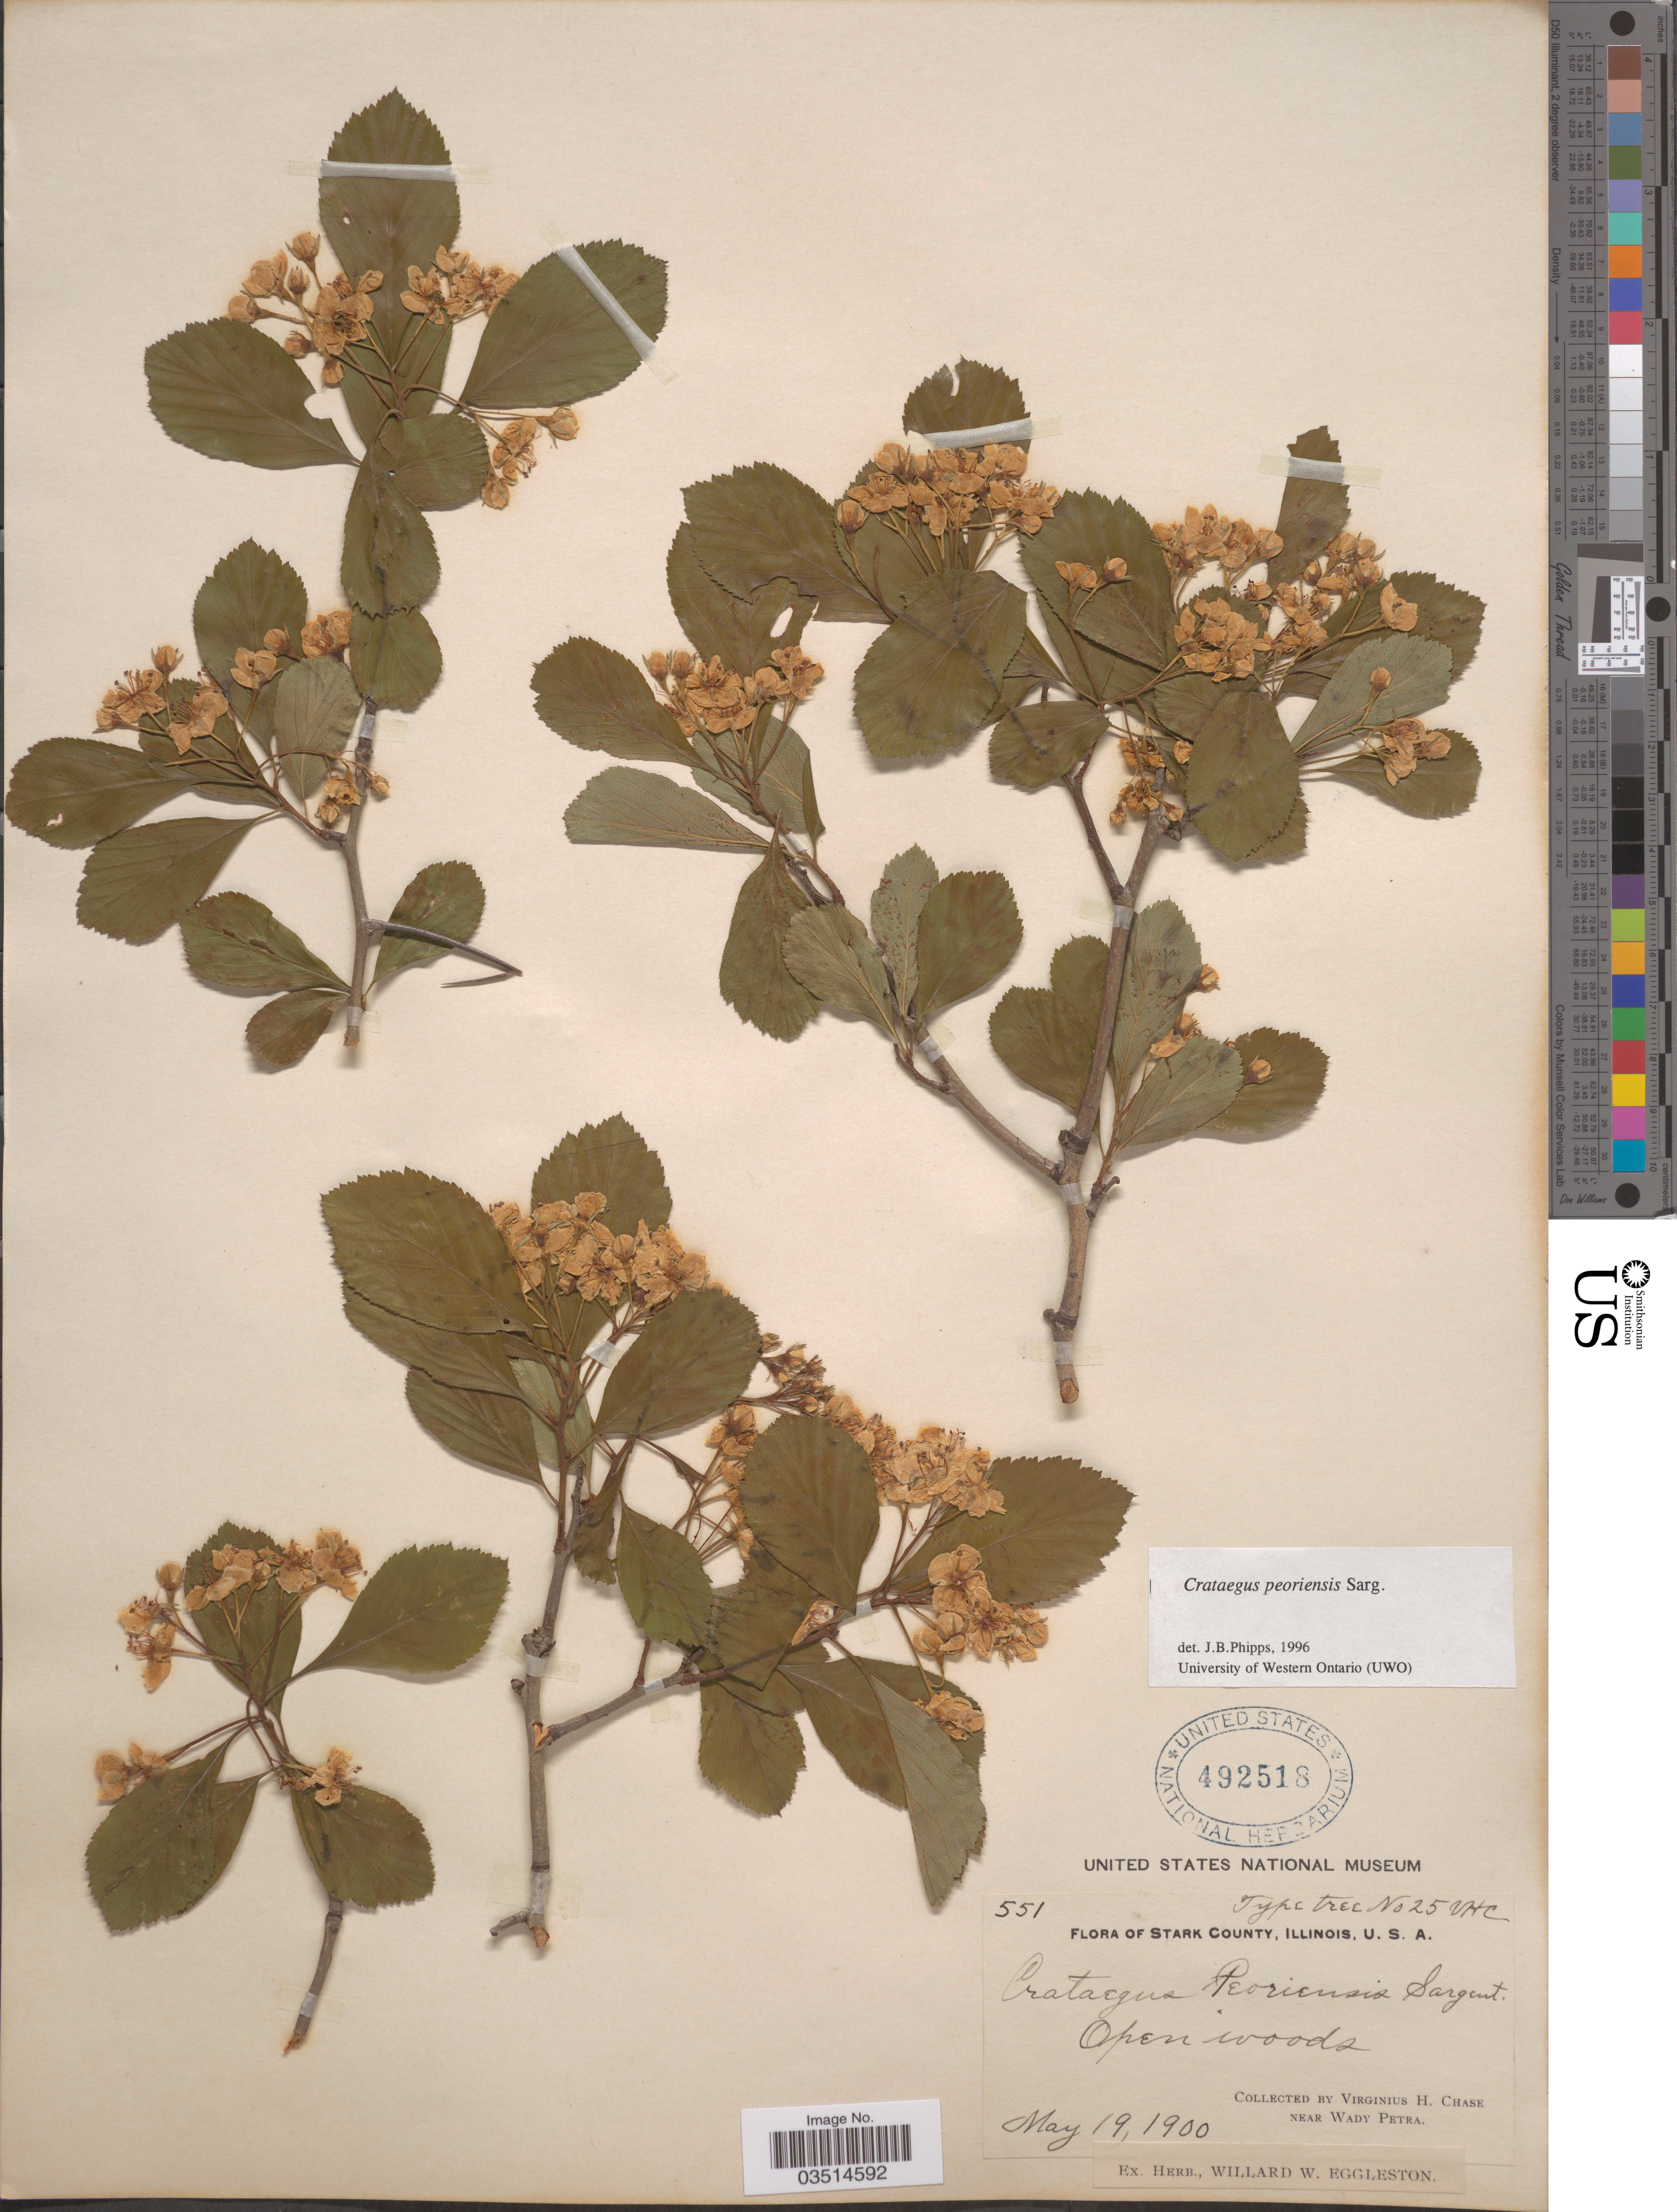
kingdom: Plantae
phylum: Tracheophyta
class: Magnoliopsida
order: Rosales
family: Rosaceae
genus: Crataegus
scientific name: Crataegus x disperma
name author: Ashe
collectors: V. H. Chase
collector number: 551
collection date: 1900-05-19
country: United States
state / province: Illinois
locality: Stark County. Near Wady Petra.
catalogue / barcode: US 492518